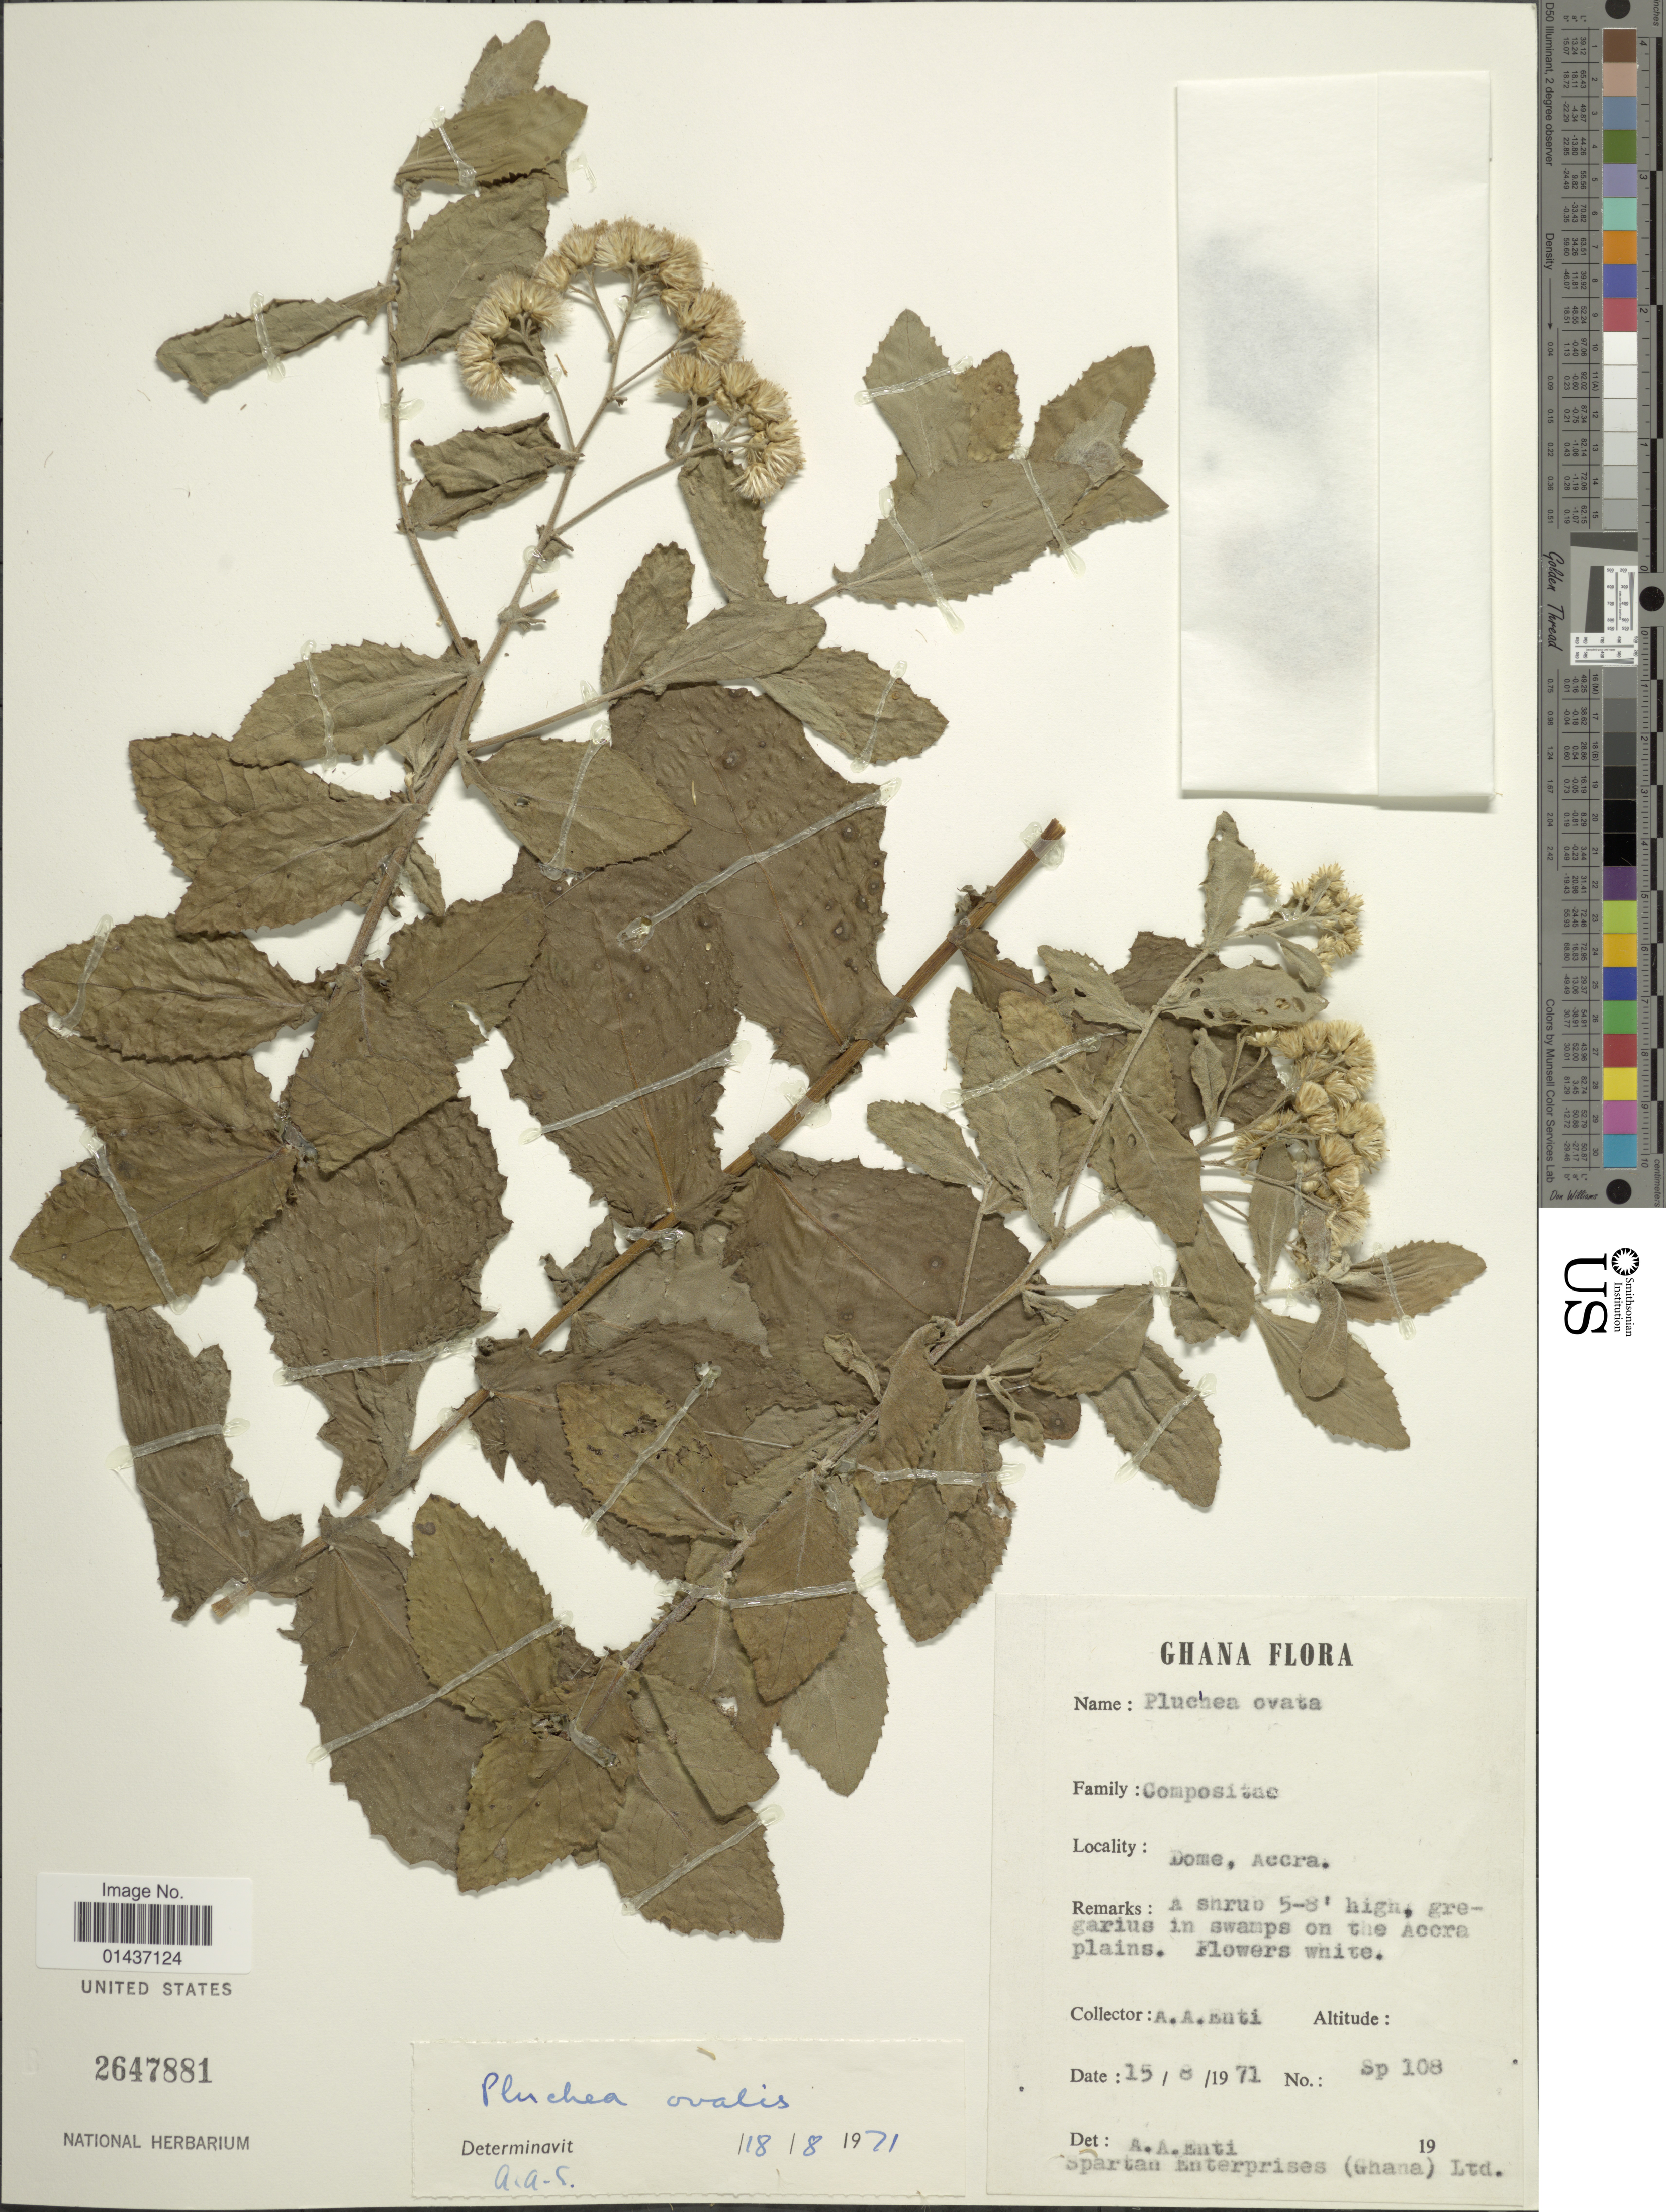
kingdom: Plantae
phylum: Tracheophyta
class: Magnoliopsida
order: Asterales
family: Asteraceae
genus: Pluchea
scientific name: Pluchea ovalis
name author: (Pers.) DC.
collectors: A. Enti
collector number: Sp 108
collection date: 1970-08-15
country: Ghana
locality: Dome, Accra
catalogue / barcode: US 2647881